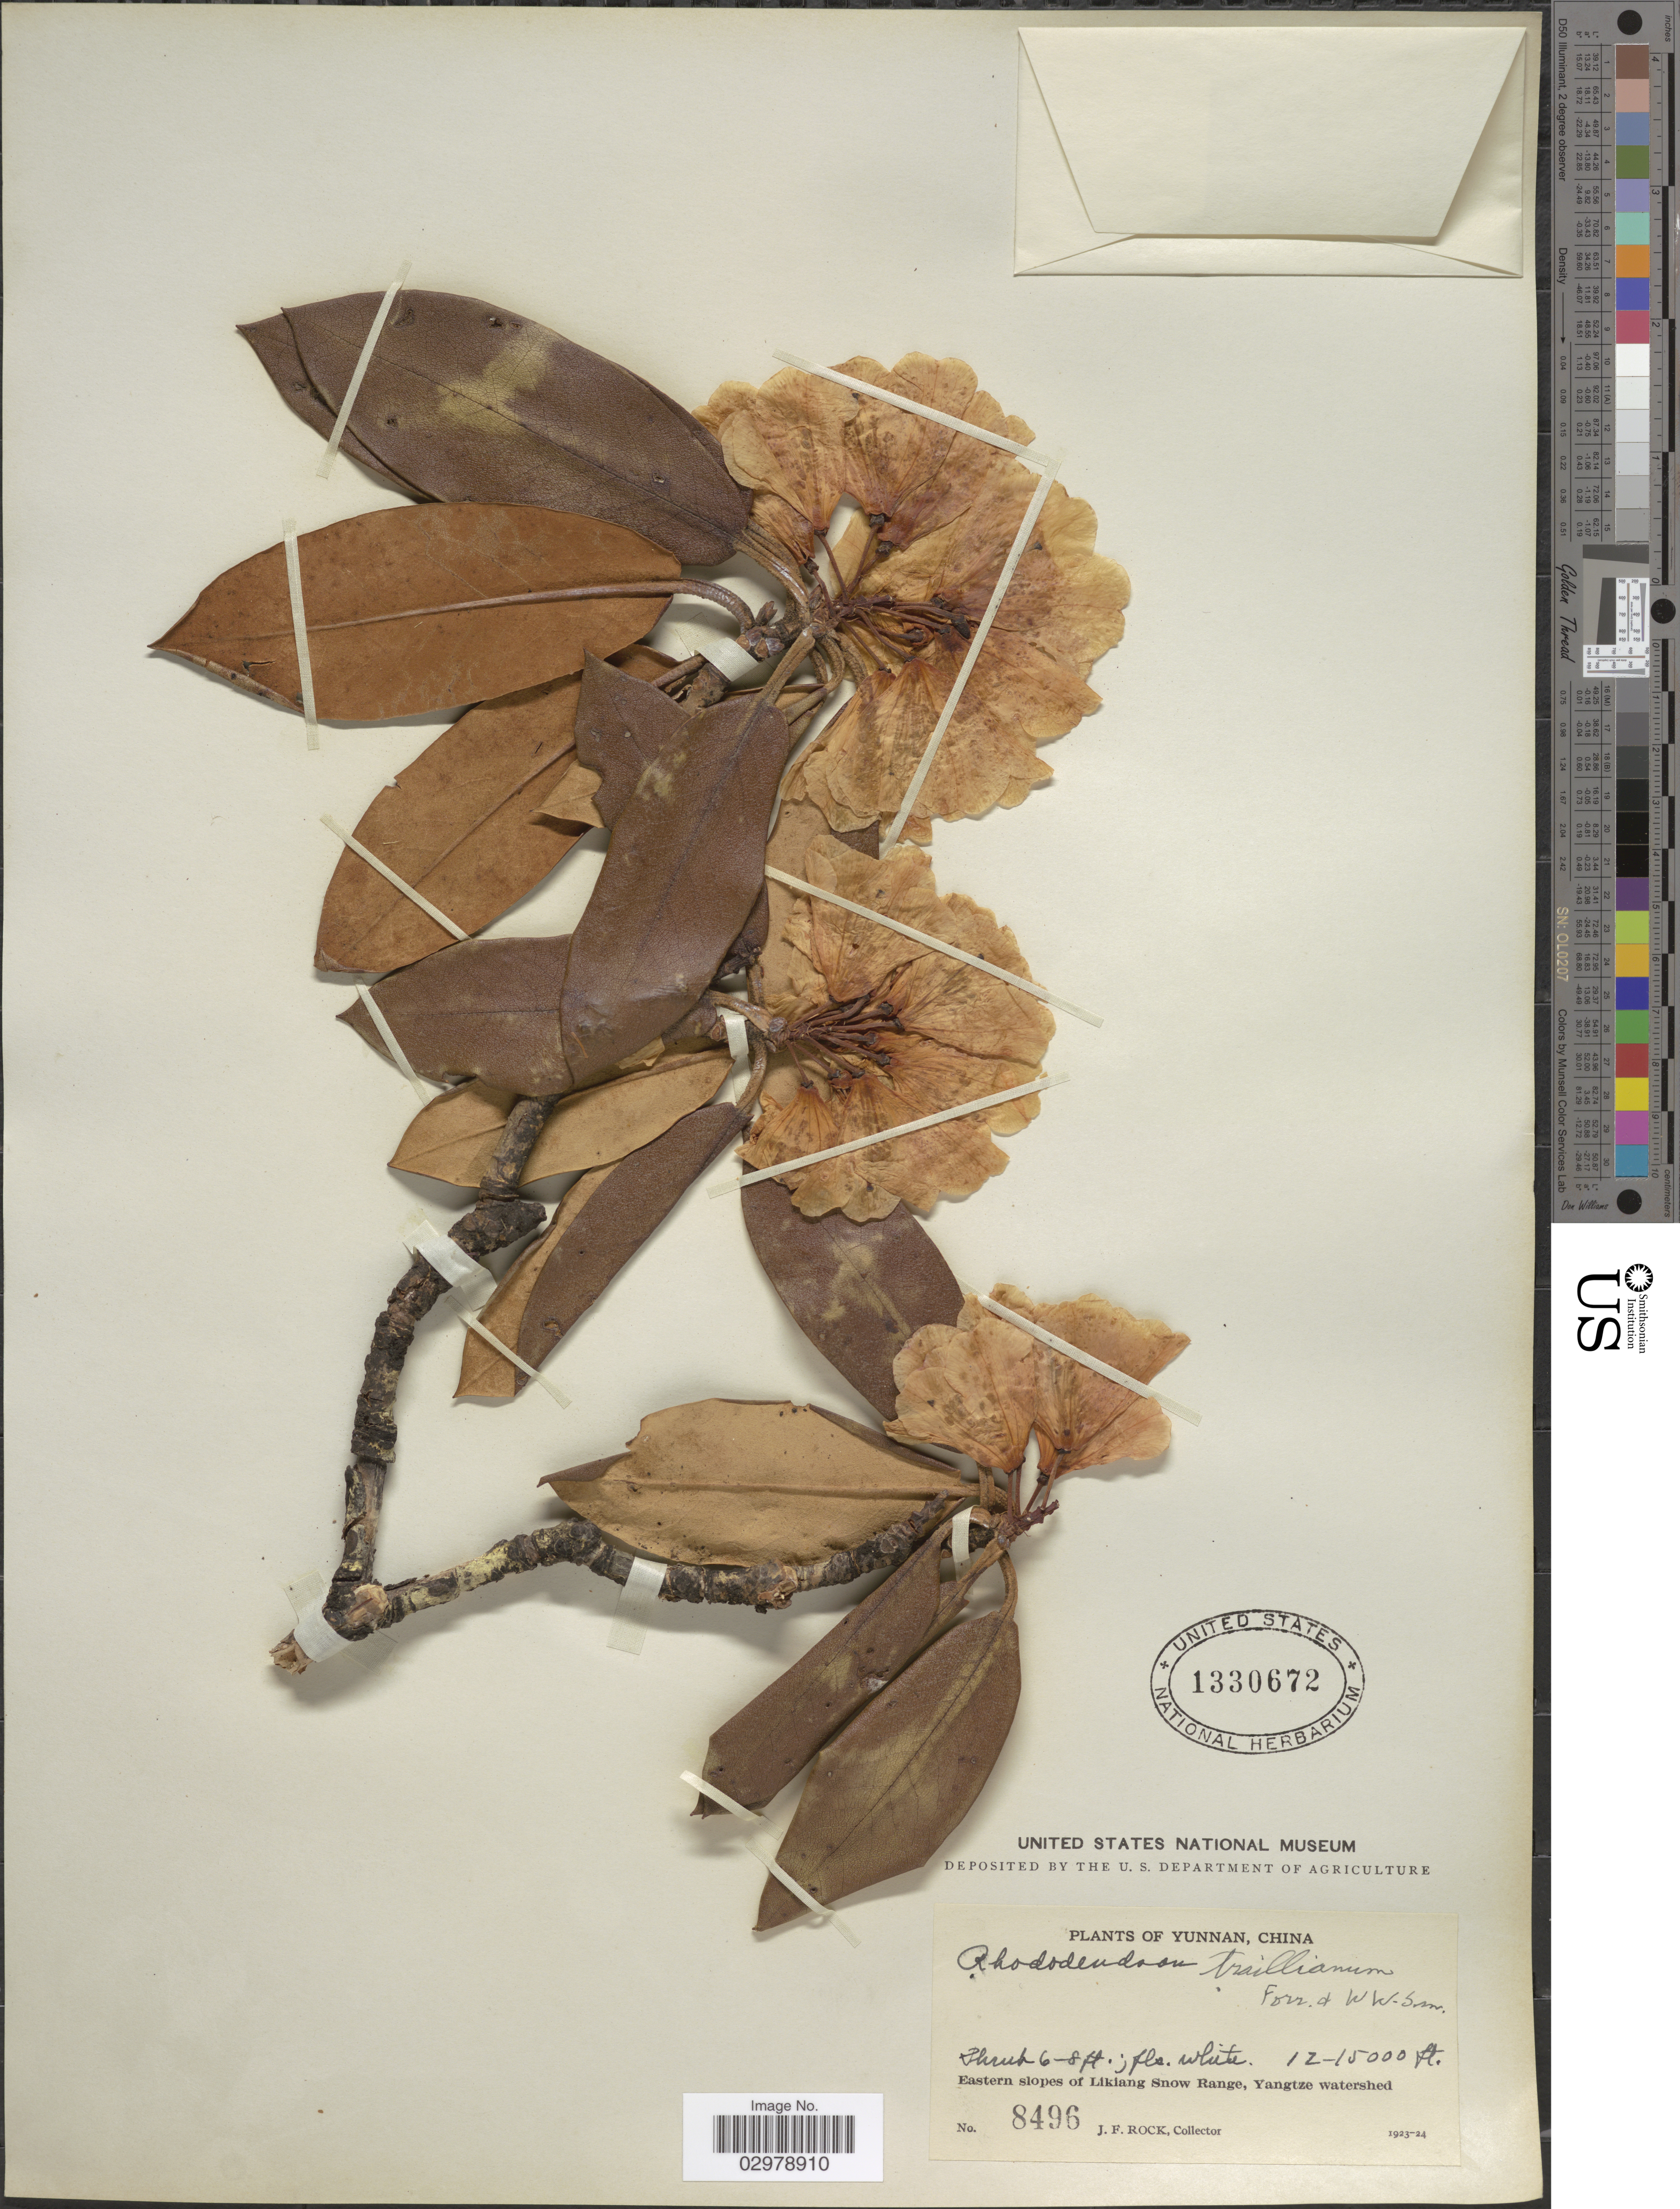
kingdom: Plantae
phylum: Tracheophyta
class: Magnoliopsida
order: Ericales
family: Ericaceae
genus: Rhododendron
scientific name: Rhododendron traillianum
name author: Forrest & W.W. Sm.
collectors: J. Rock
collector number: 8496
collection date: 1923/1924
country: China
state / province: Yunnan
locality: Eastern slopes of Likiang Snow Range, Yangtze watershed.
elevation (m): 3658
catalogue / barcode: US 1330672